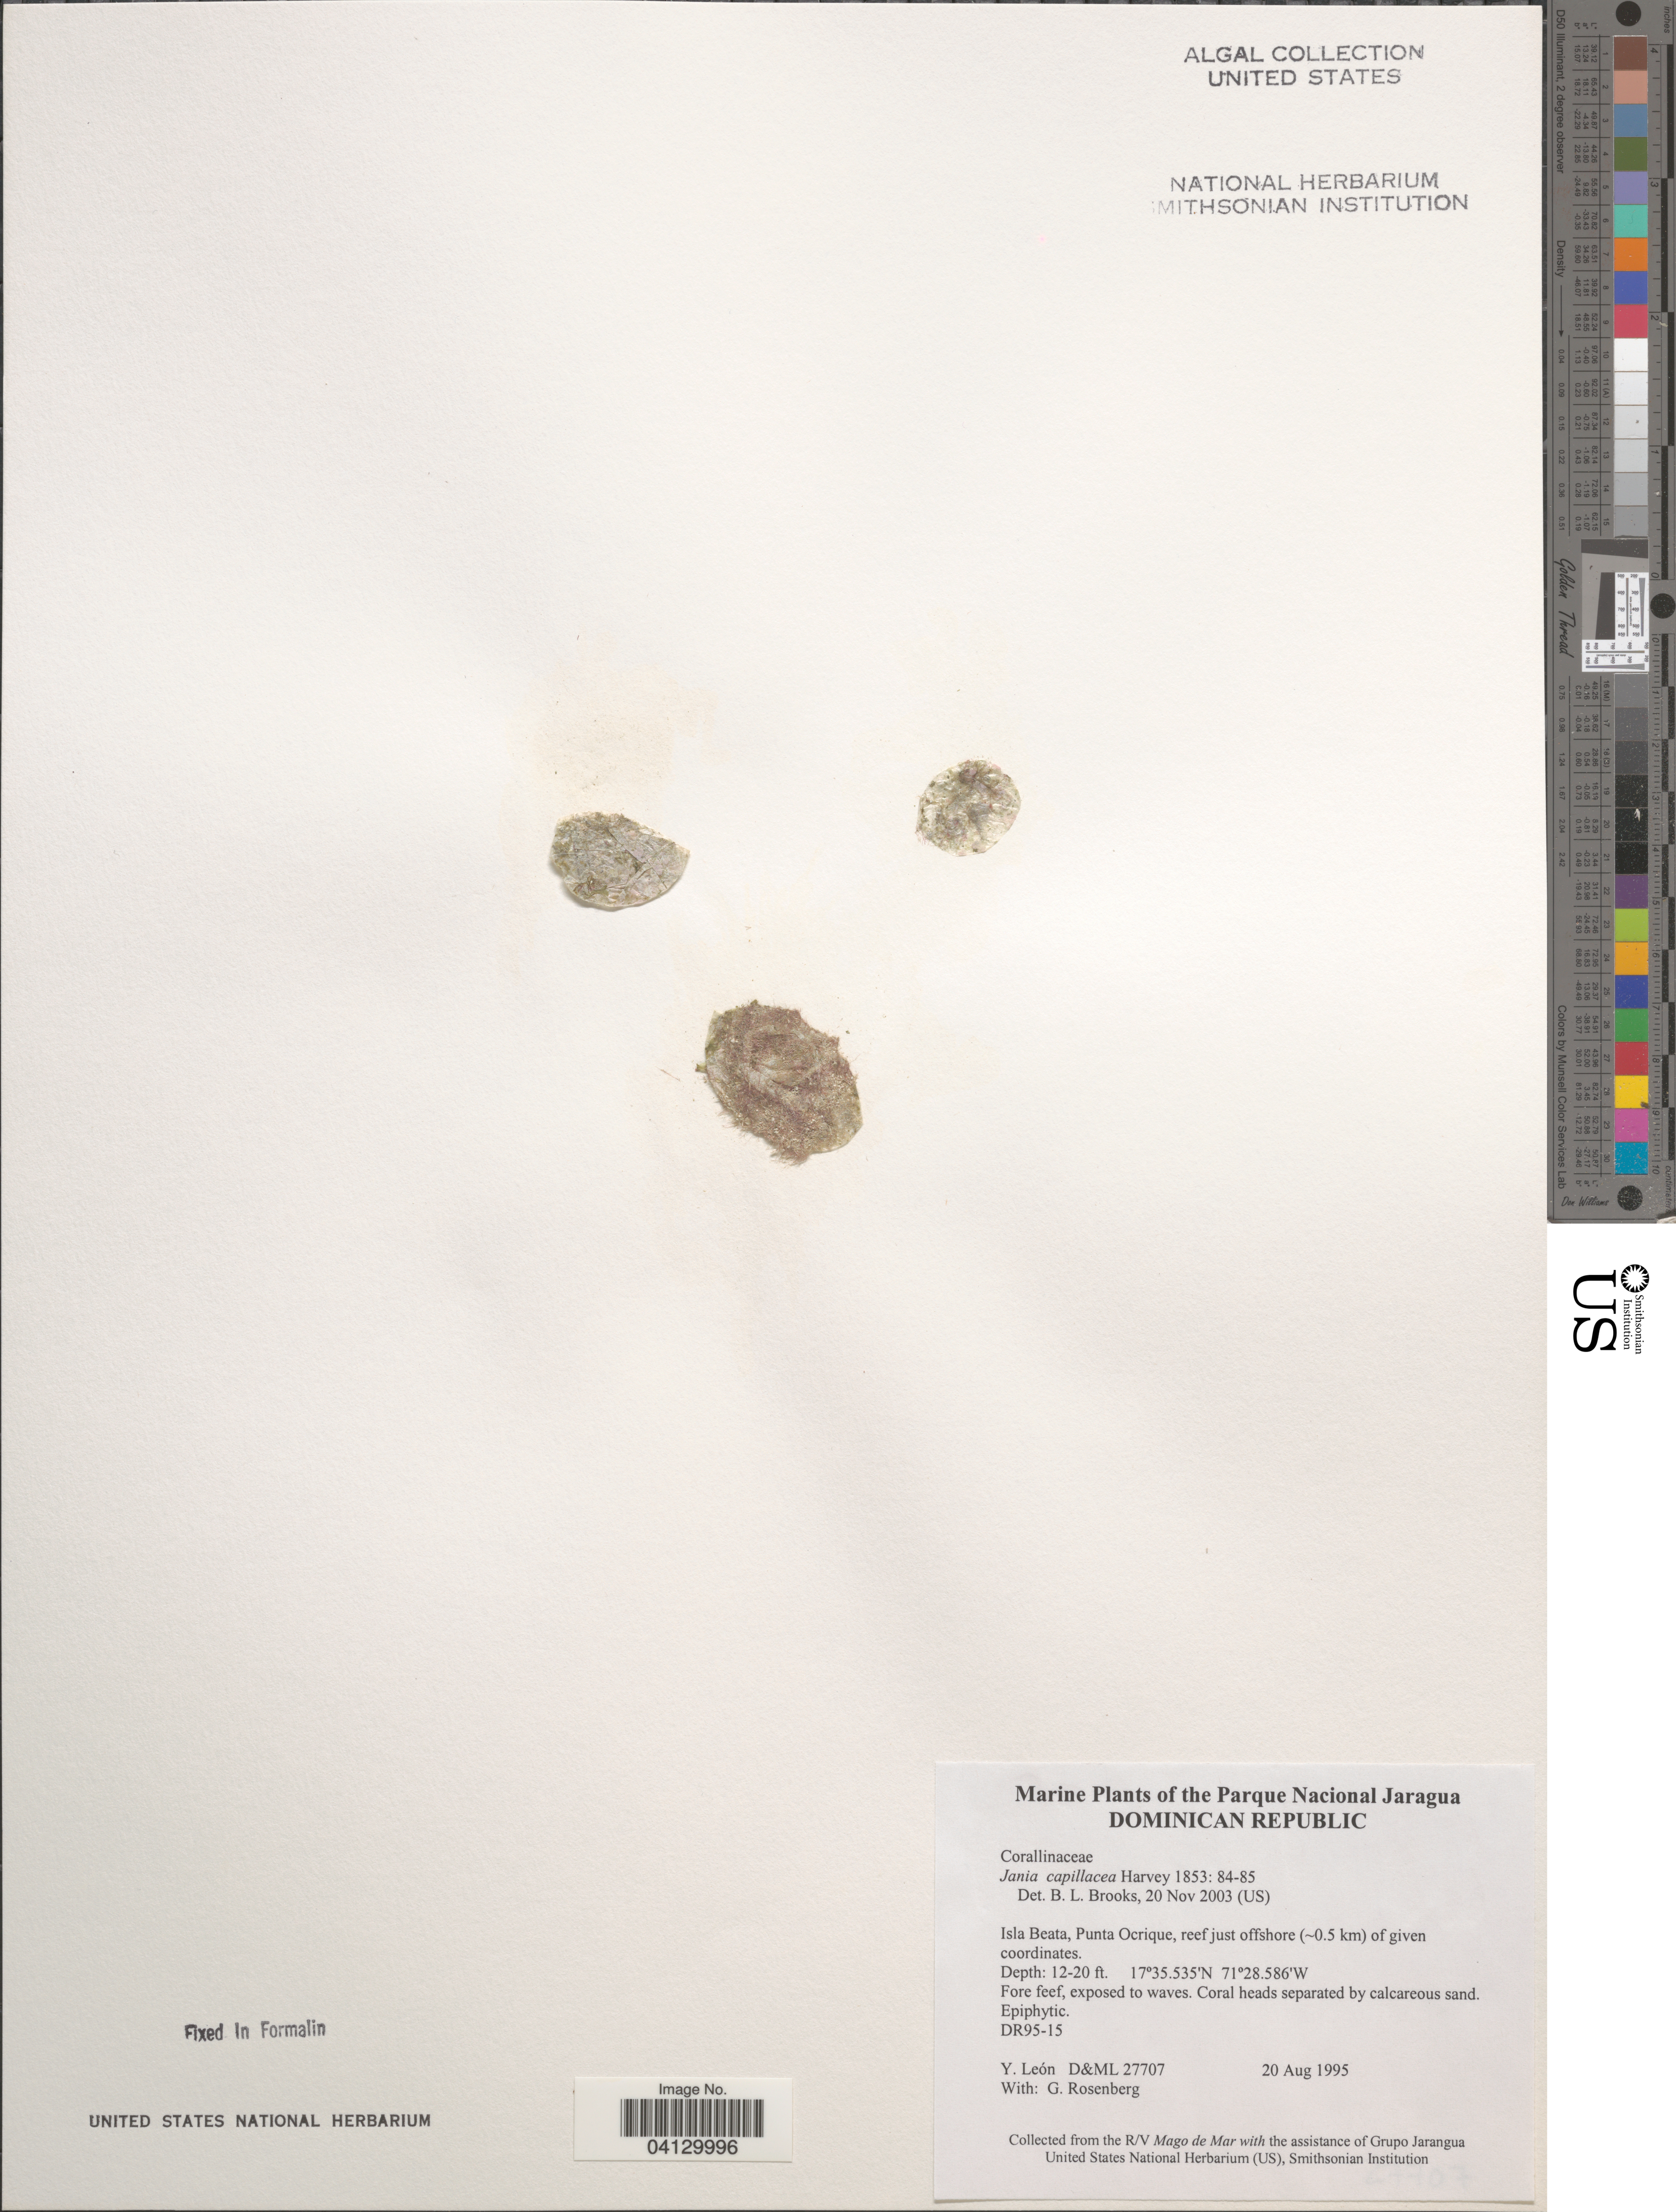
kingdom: Plantae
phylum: Rhodophyta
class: Florideophyceae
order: Corallinales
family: Corallinaceae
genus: Jania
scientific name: Jania capillacea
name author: Harv.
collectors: Y. León & G. Rosenberg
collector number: D&ML 27707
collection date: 1995-08-20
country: Dominican Republic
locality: The Parque Nacional Jaragua. Isla Beata, Punta Ocrique, reef just offshore (~0.5 km) of given coordinates. DR95-15.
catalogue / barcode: US 328767